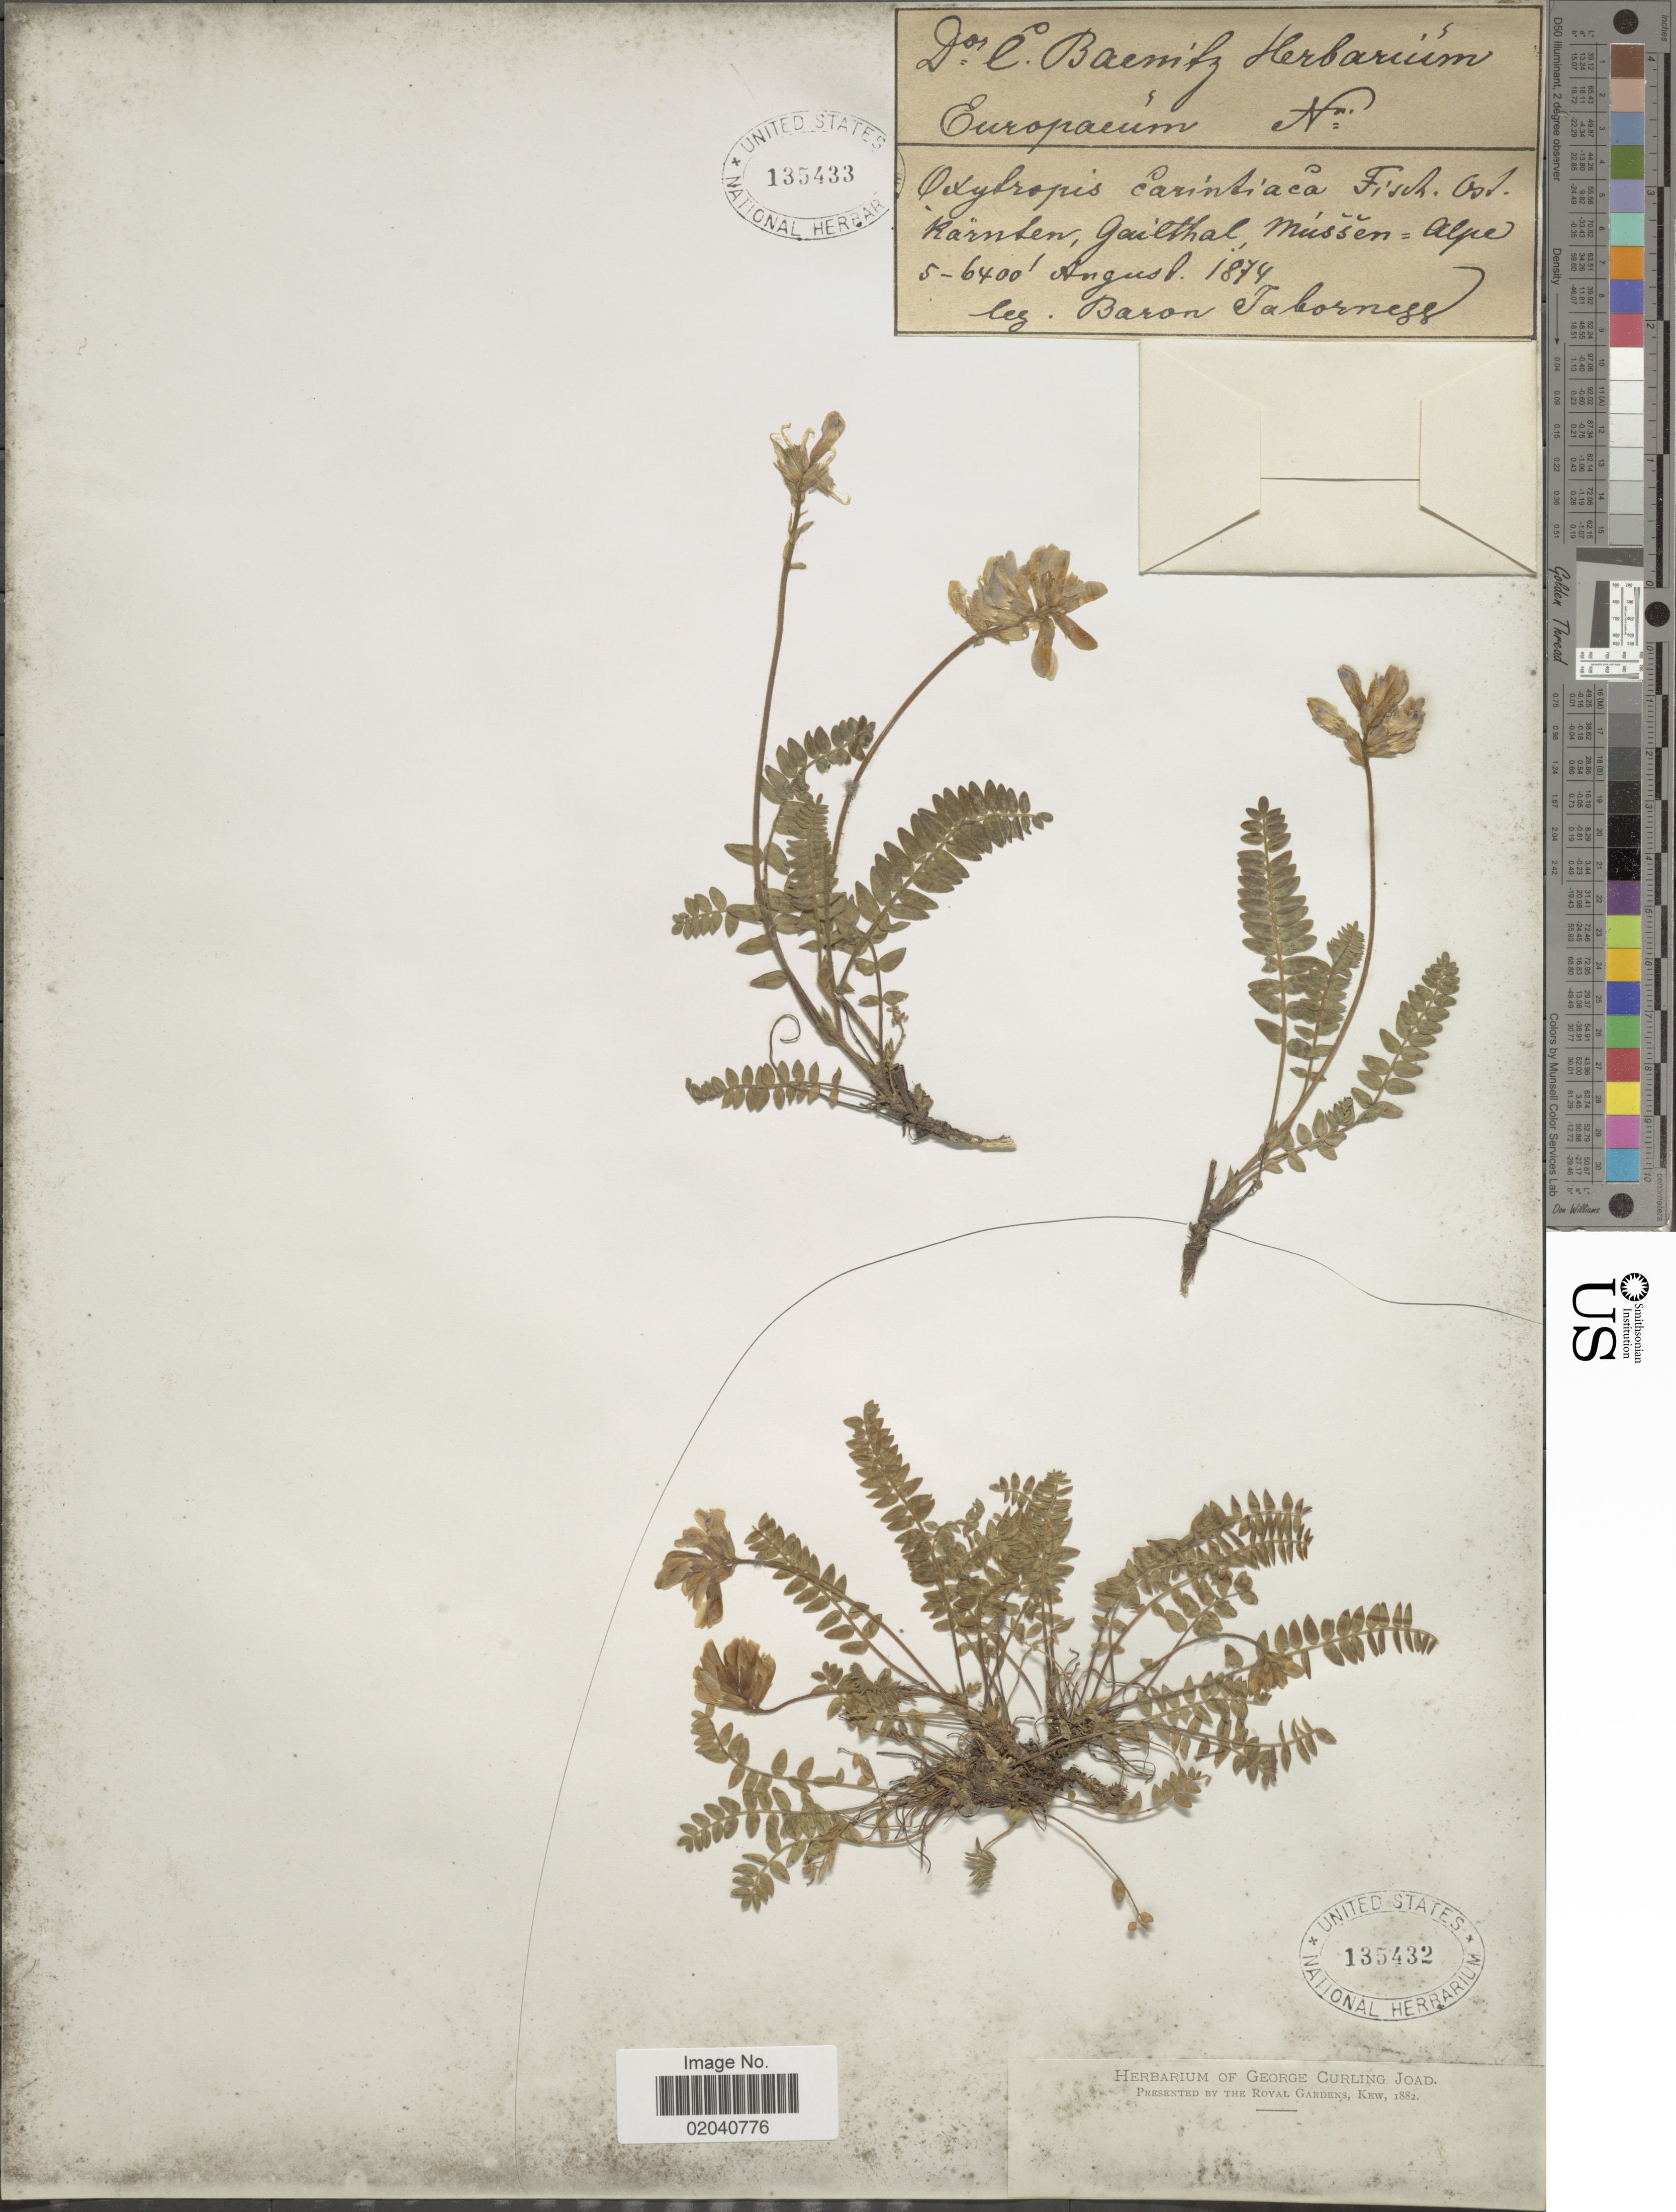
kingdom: Plantae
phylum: Tracheophyta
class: Magnoliopsida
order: Fabales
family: Fabaceae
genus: Oxytropis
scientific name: Oxytropis carinthiaca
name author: Fisch.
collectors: -. Baron & Jabornegg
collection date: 1874-08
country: Austria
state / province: Karnten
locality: Kärtnen, Galithal Mússen = Alpe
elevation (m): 1524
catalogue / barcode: US 135433-2